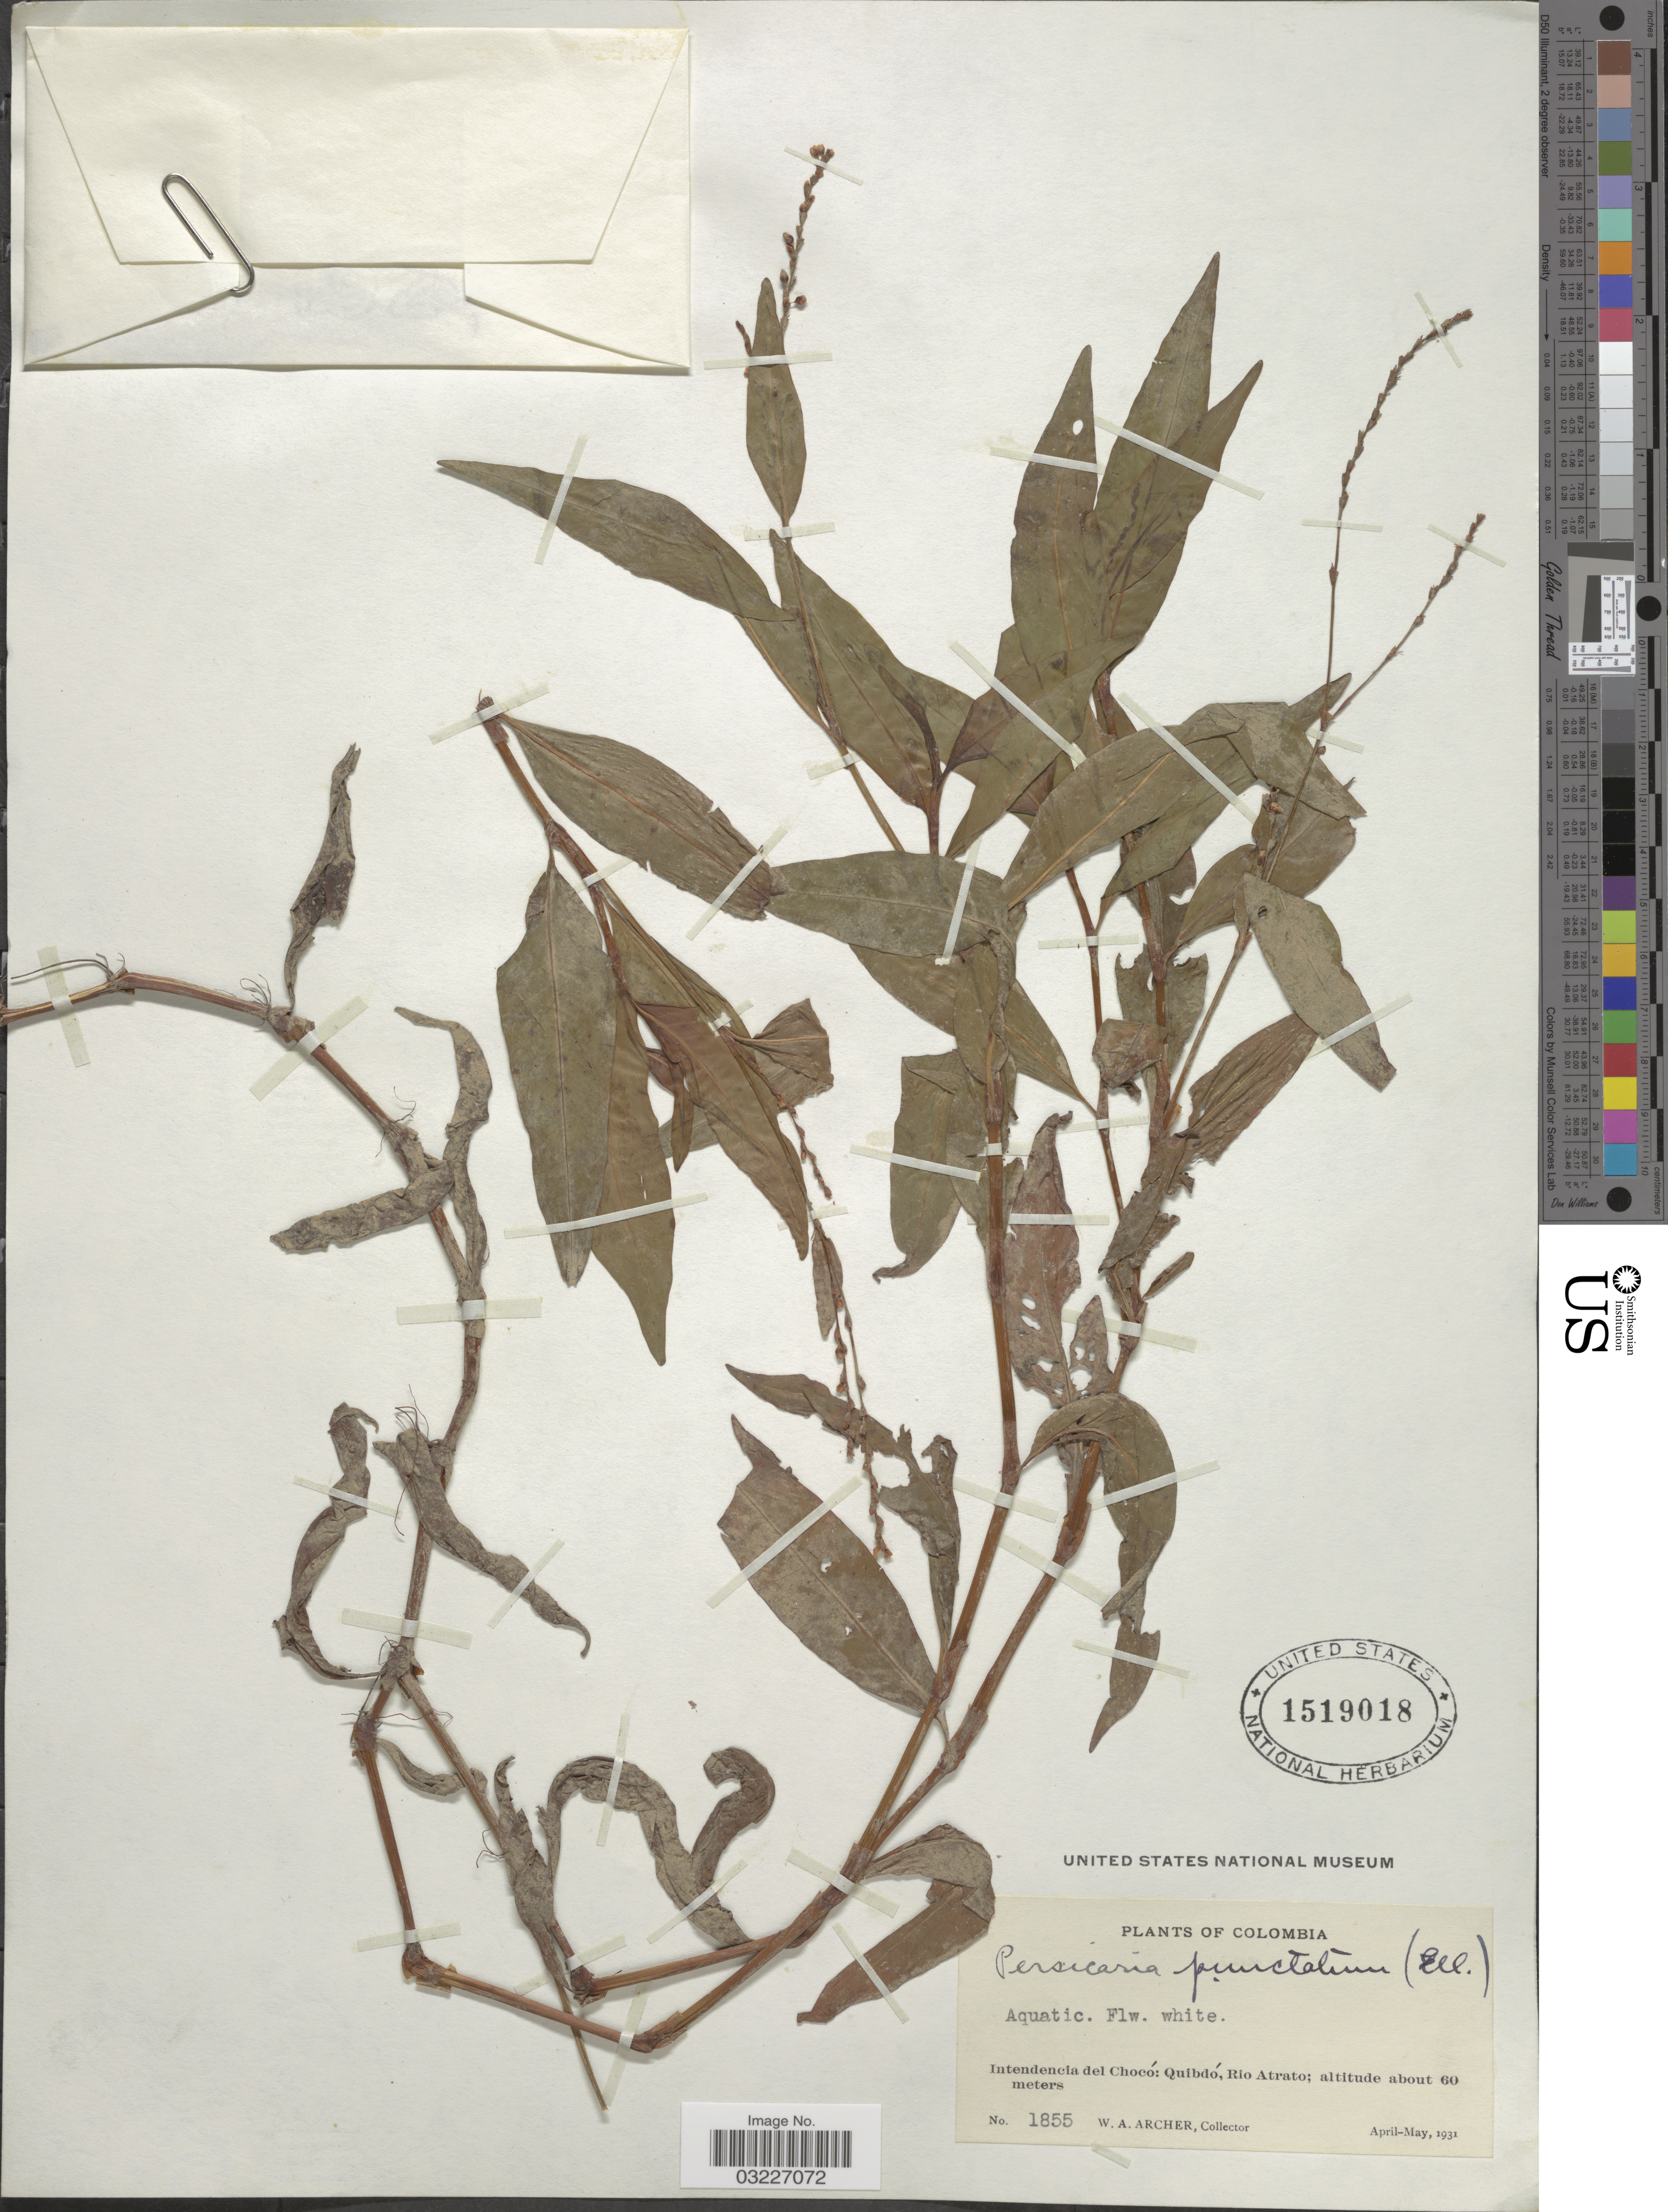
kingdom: Plantae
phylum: Tracheophyta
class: Magnoliopsida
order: Caryophyllales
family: Polygonaceae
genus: Polygonum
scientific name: Polygonum opelousanum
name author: Riddell ex Small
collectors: W. Archer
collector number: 1855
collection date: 1931-04/1931-05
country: Colombia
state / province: Chocó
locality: Intendencia del Chocó: Quibdó, Rio Atrato.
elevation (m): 60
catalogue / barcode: US 1519018